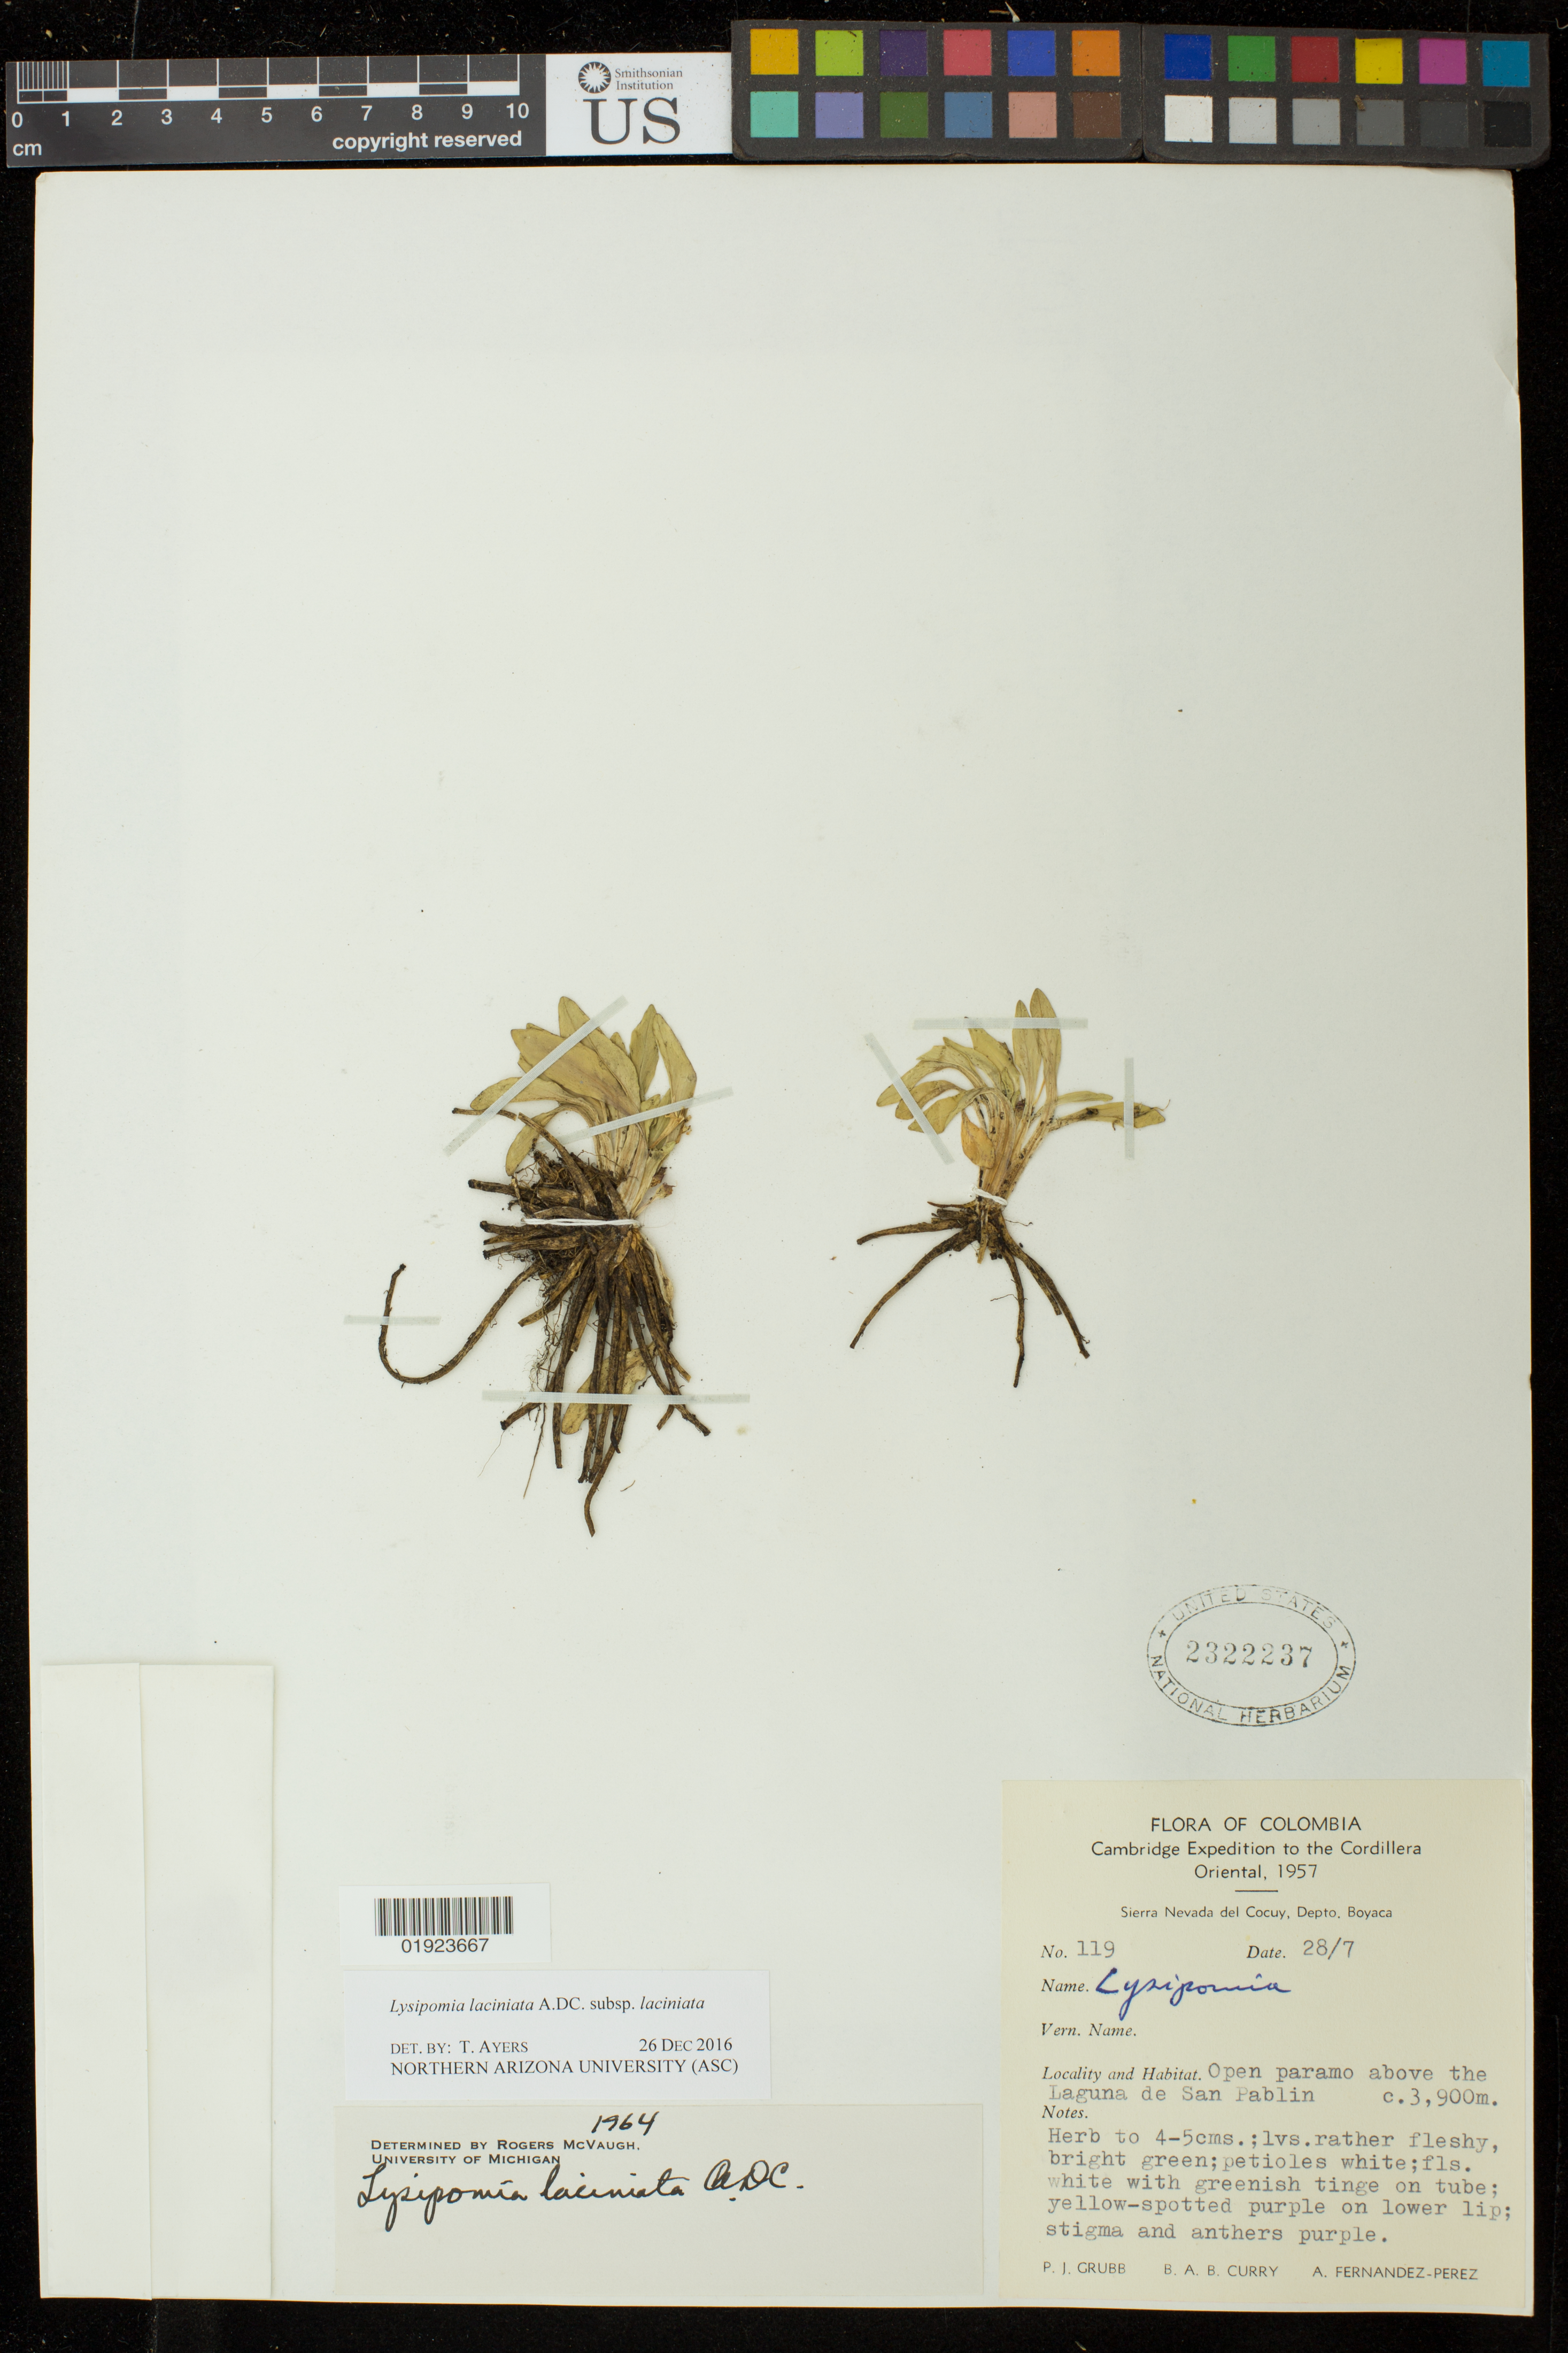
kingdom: Plantae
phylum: Tracheophyta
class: Magnoliopsida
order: Asterales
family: Campanulaceae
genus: Lysipomia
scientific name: Lysipomia laciniata subsp. laciniata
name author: A. DC.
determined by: Ayers, T.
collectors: P. J. Grubb, B. A. B. Curry & A. Fernández-Pérez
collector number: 119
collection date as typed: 1957, 28/7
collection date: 1957-07-28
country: Colombia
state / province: Boyacá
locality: Sierra Nevada del Cocuy, Open paramo above the Laguna de San Pablin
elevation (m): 3900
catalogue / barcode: US 2322237